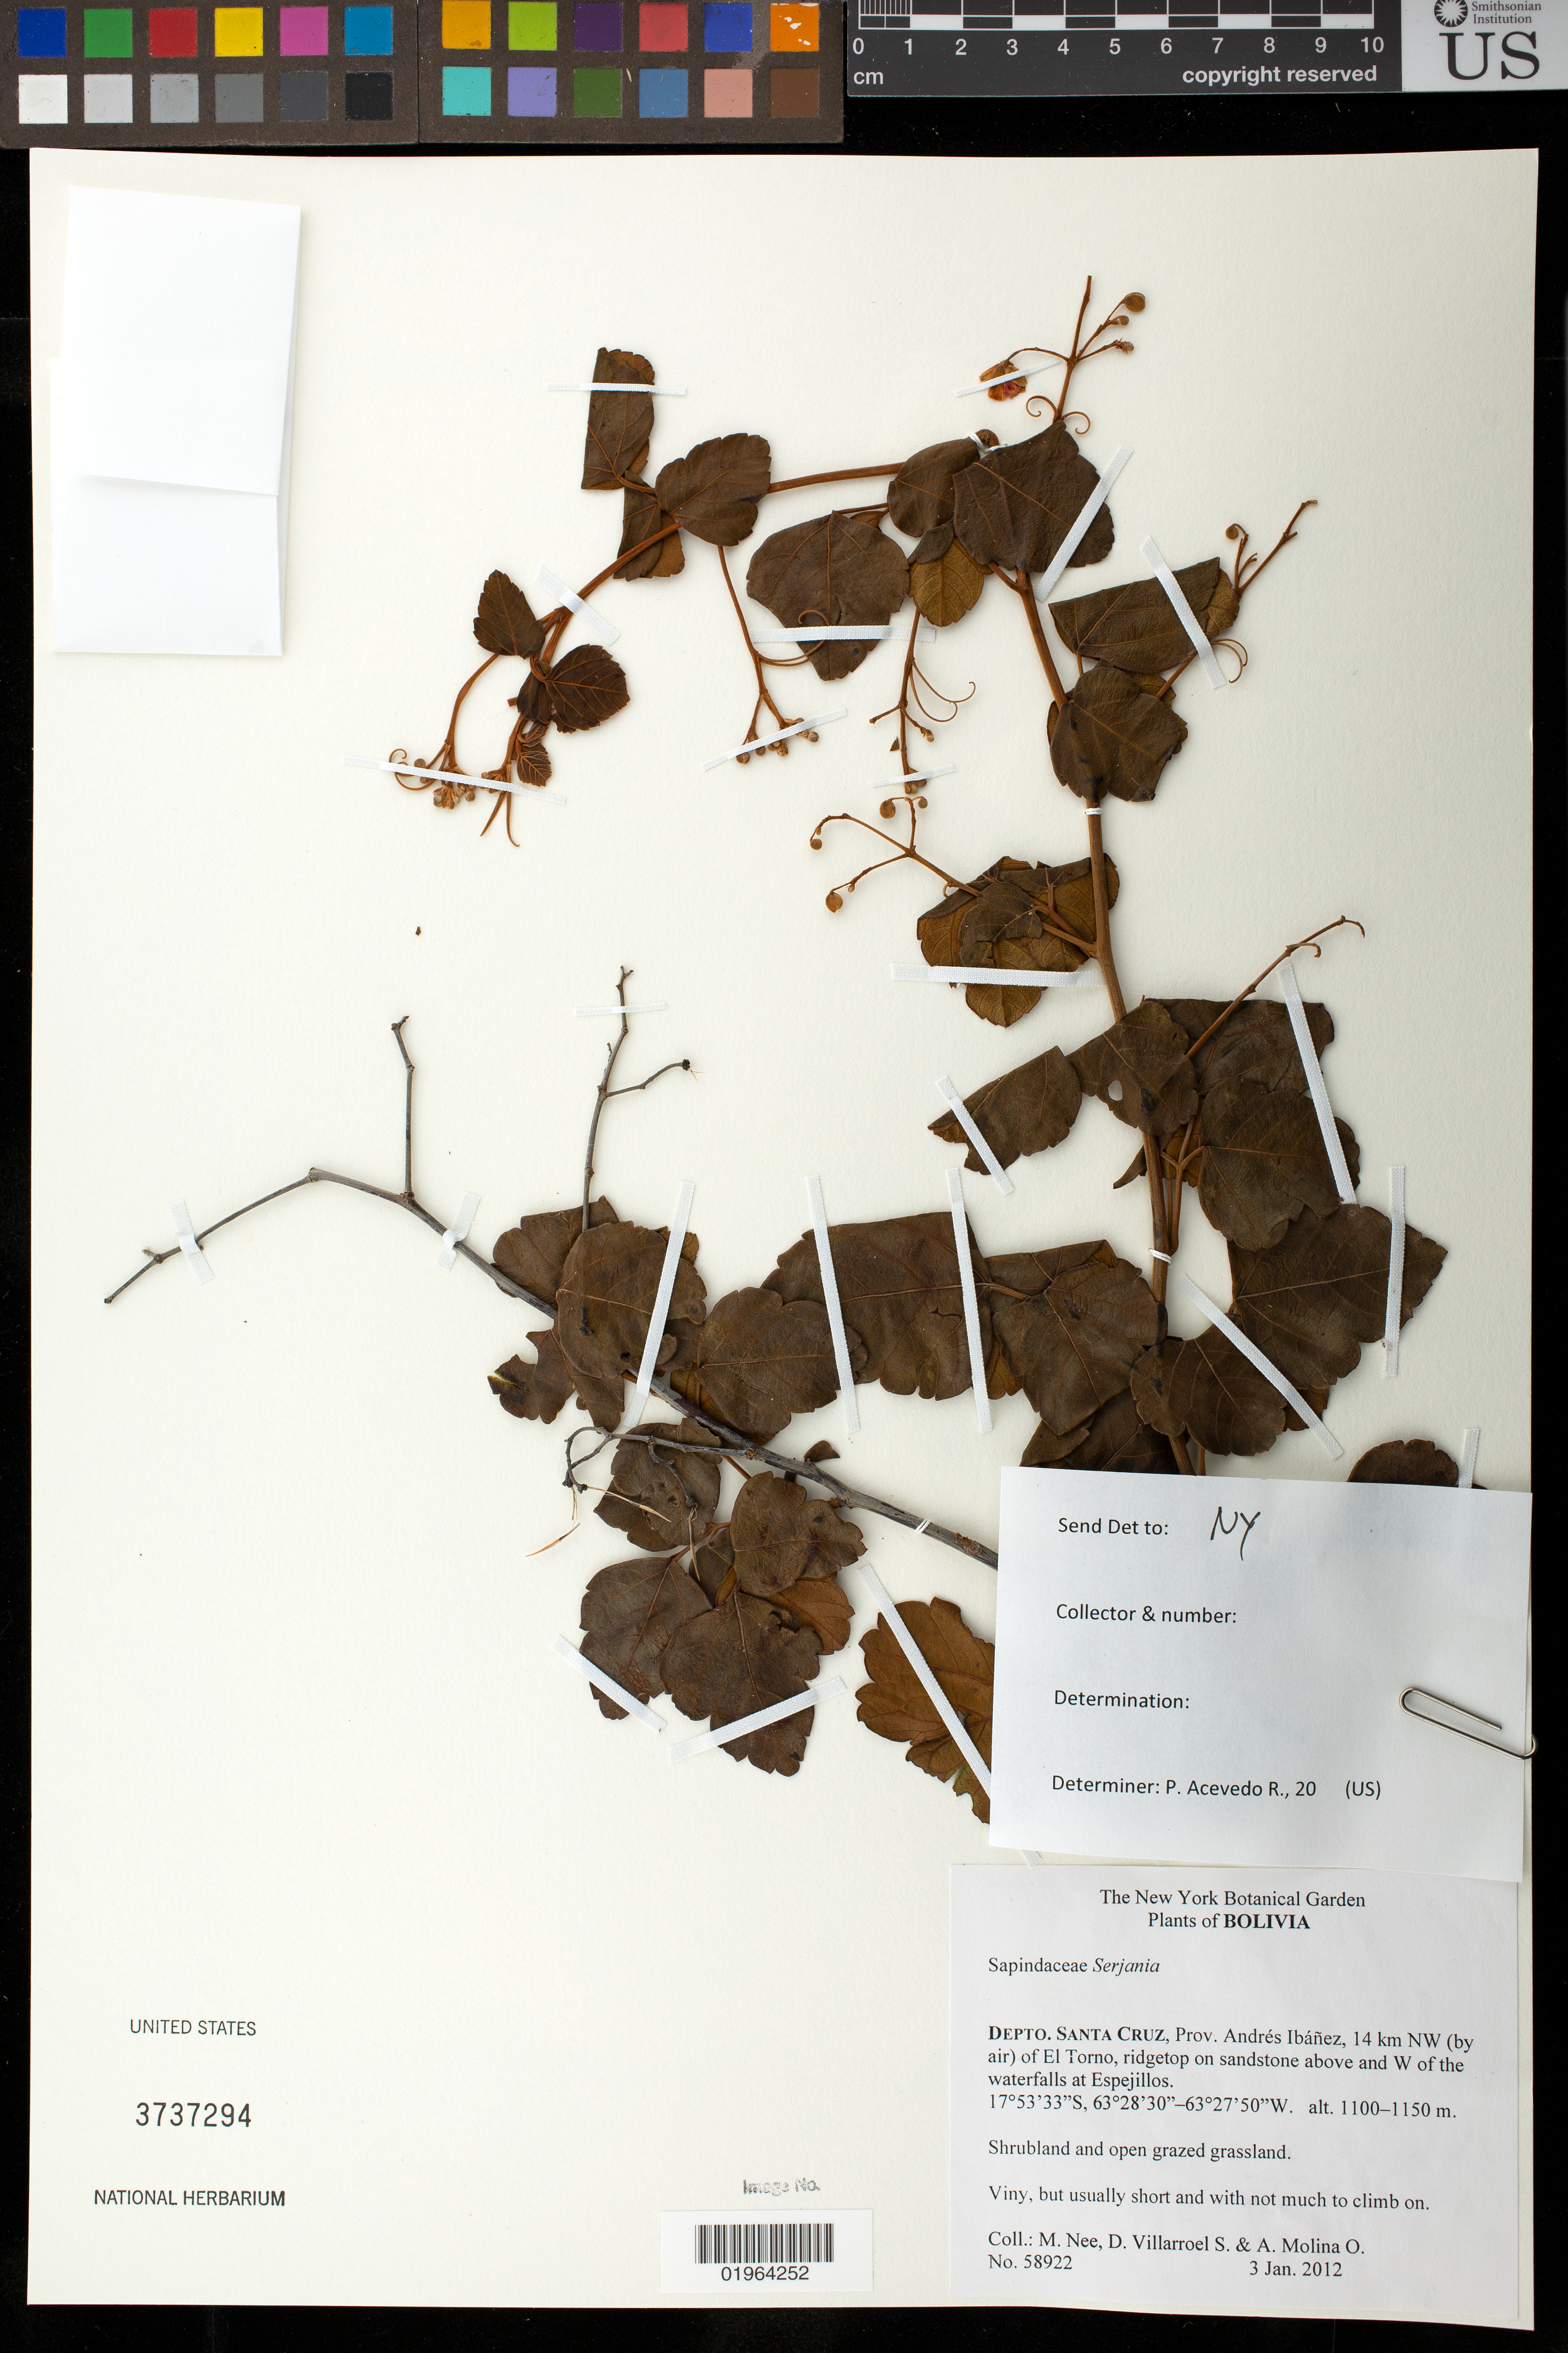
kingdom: Plantae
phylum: Tracheophyta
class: Magnoliopsida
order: Sapindales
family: Sapindaceae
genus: Serjania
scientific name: Serjania rubicunda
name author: Radlk.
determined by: Acevedo-Rodríguez, P., (BOT), Smithsonian Institution - National Museum of Natural History (UNITED STATES)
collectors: M. Nee, D. Villarroel & -- Molina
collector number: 58922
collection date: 2012-01-03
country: Bolivia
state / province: Santa Cruz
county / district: Andrés Ibáñez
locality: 14 km NW (by air) of El Torno, rigetop on sandstone above and W of the waterfalls at Espejillos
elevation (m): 1100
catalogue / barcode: US 3737294